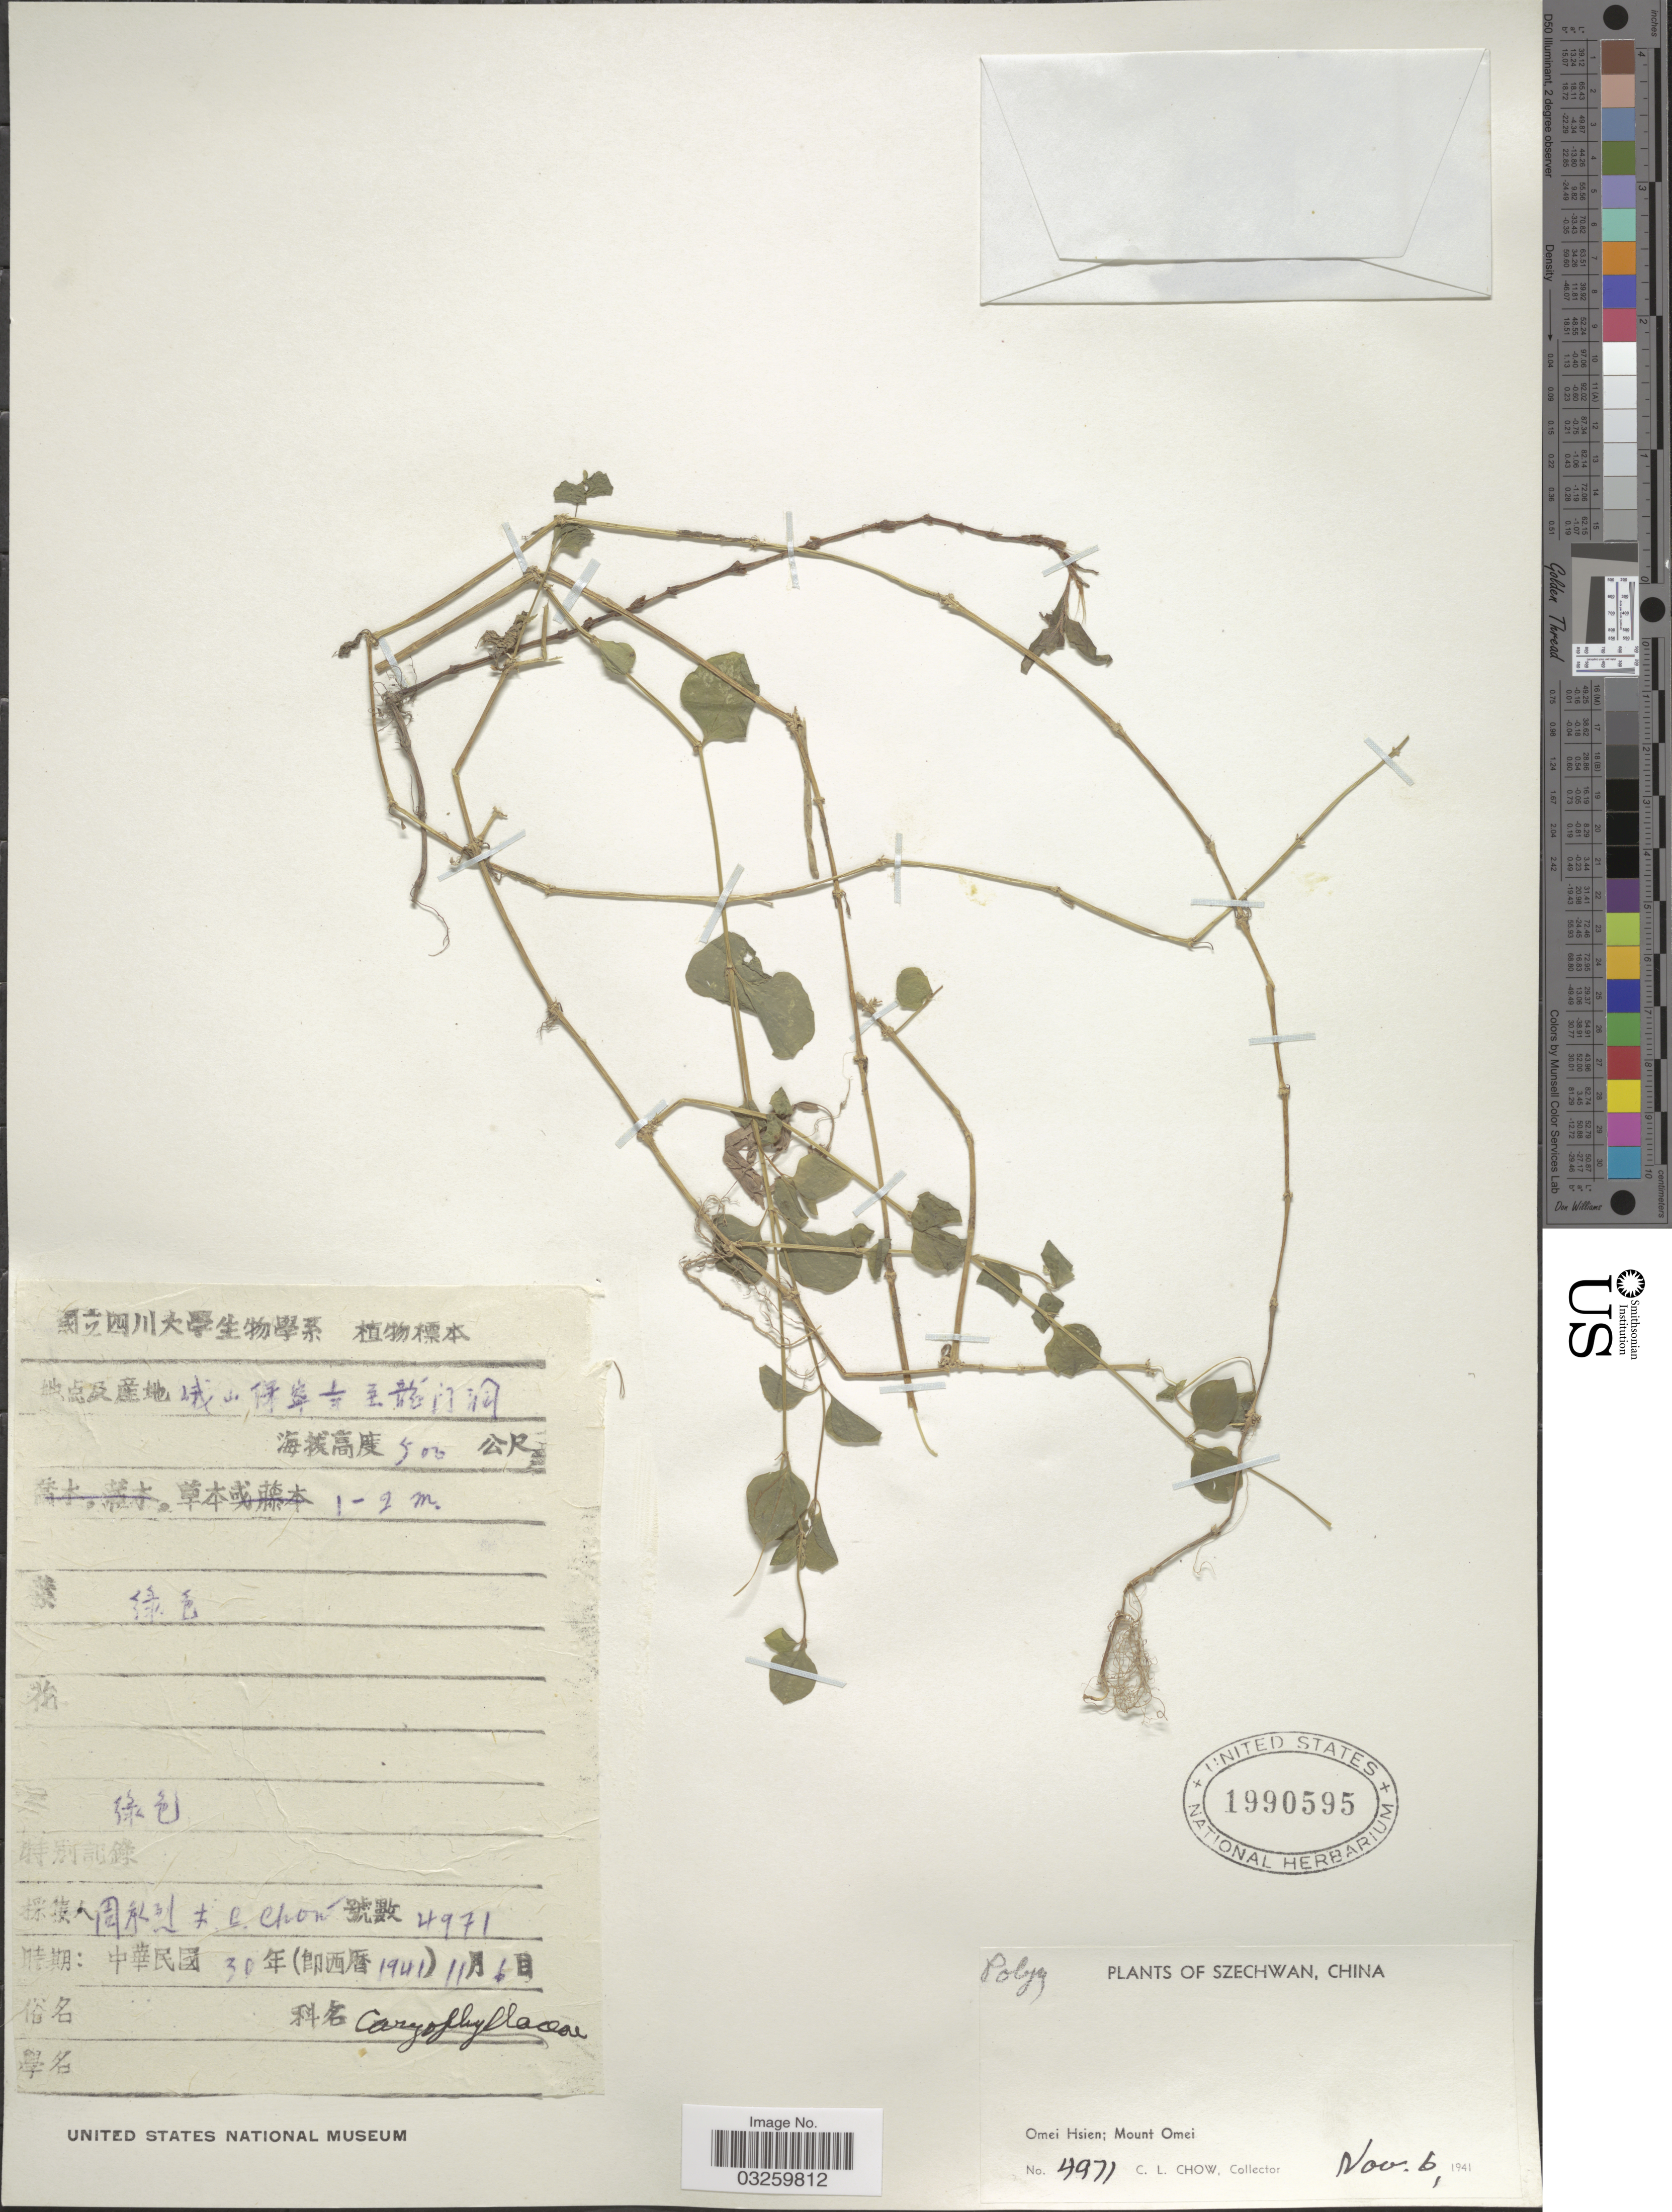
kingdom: Plantae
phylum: Tracheophyta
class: Magnoliopsida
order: Caryophyllales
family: Polygonaceae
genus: Polygonum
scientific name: Polygonum sp.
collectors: C. Chow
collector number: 4971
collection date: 1941-11-06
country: China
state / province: Sichuan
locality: Szechwan. Omei Hsien; Mount Omei.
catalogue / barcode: US 1990595